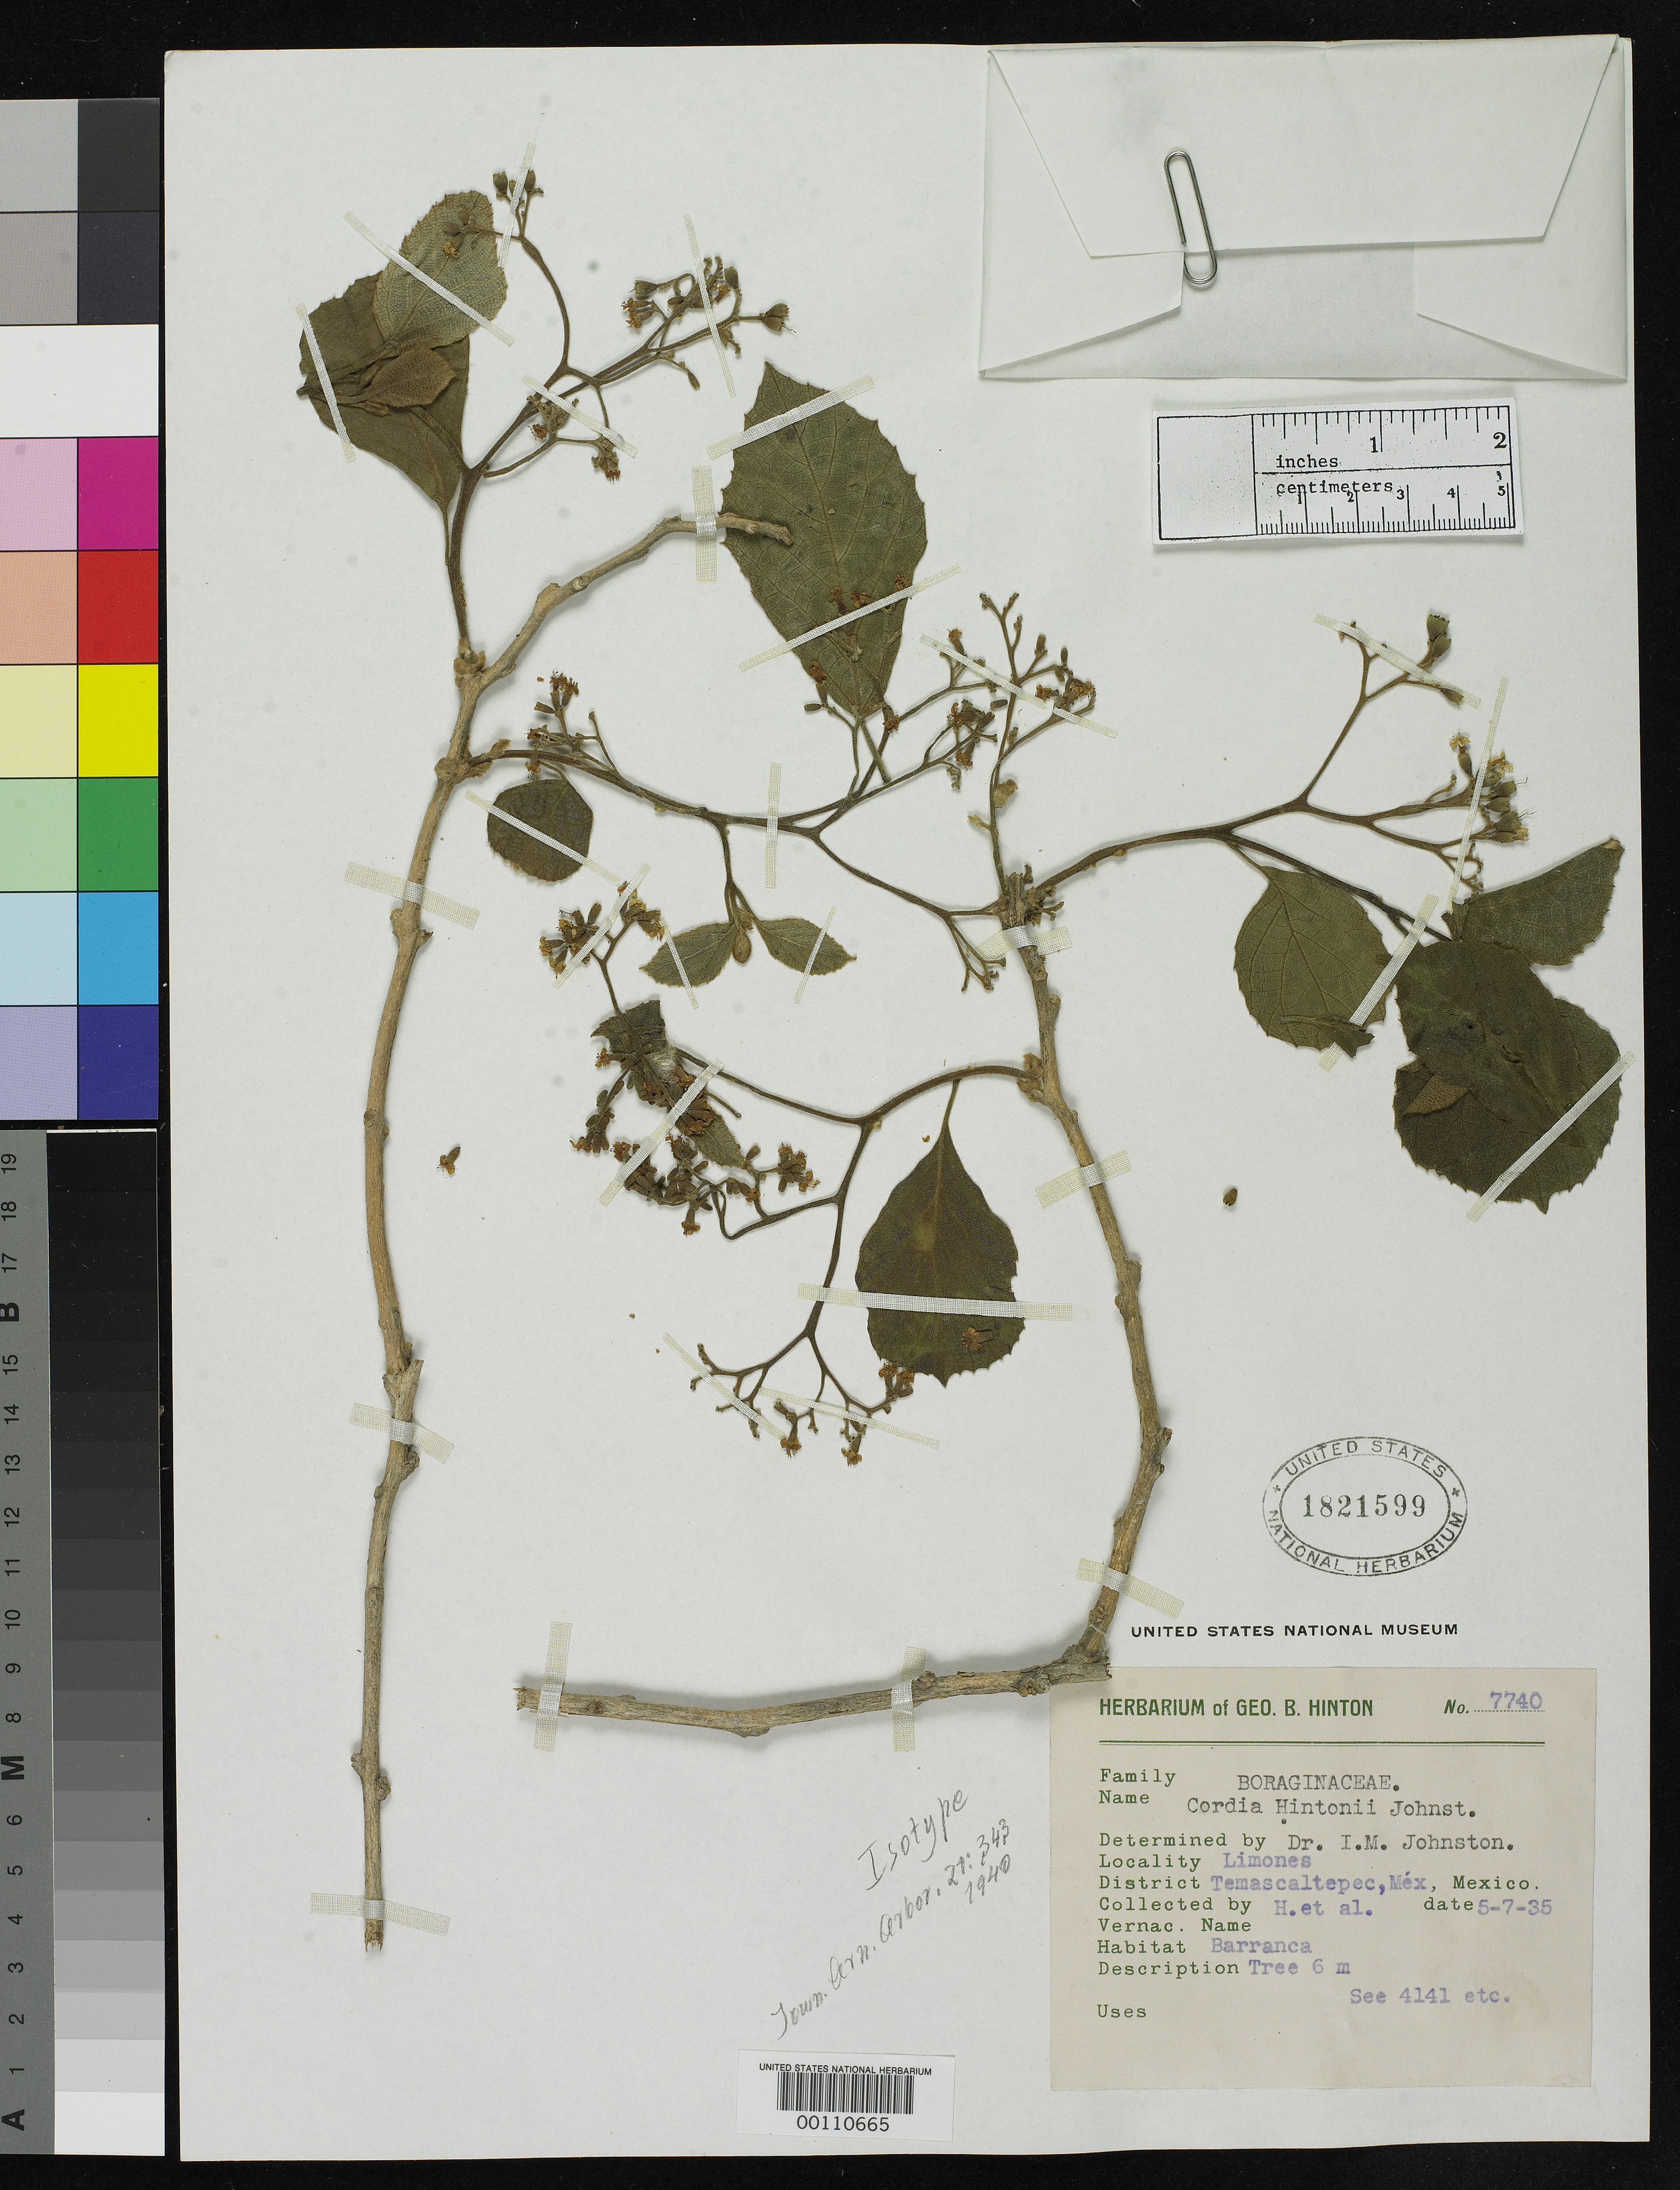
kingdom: Plantae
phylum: Tracheophyta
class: Magnoliopsida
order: Boraginales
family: Cordiaceae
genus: Cordia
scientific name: Cordia hintonii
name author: I.M. Johnst.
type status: Isotype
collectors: G. B. Hinton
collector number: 7740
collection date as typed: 1935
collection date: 1935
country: Mexico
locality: E of Monserrat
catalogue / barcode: US 1821599